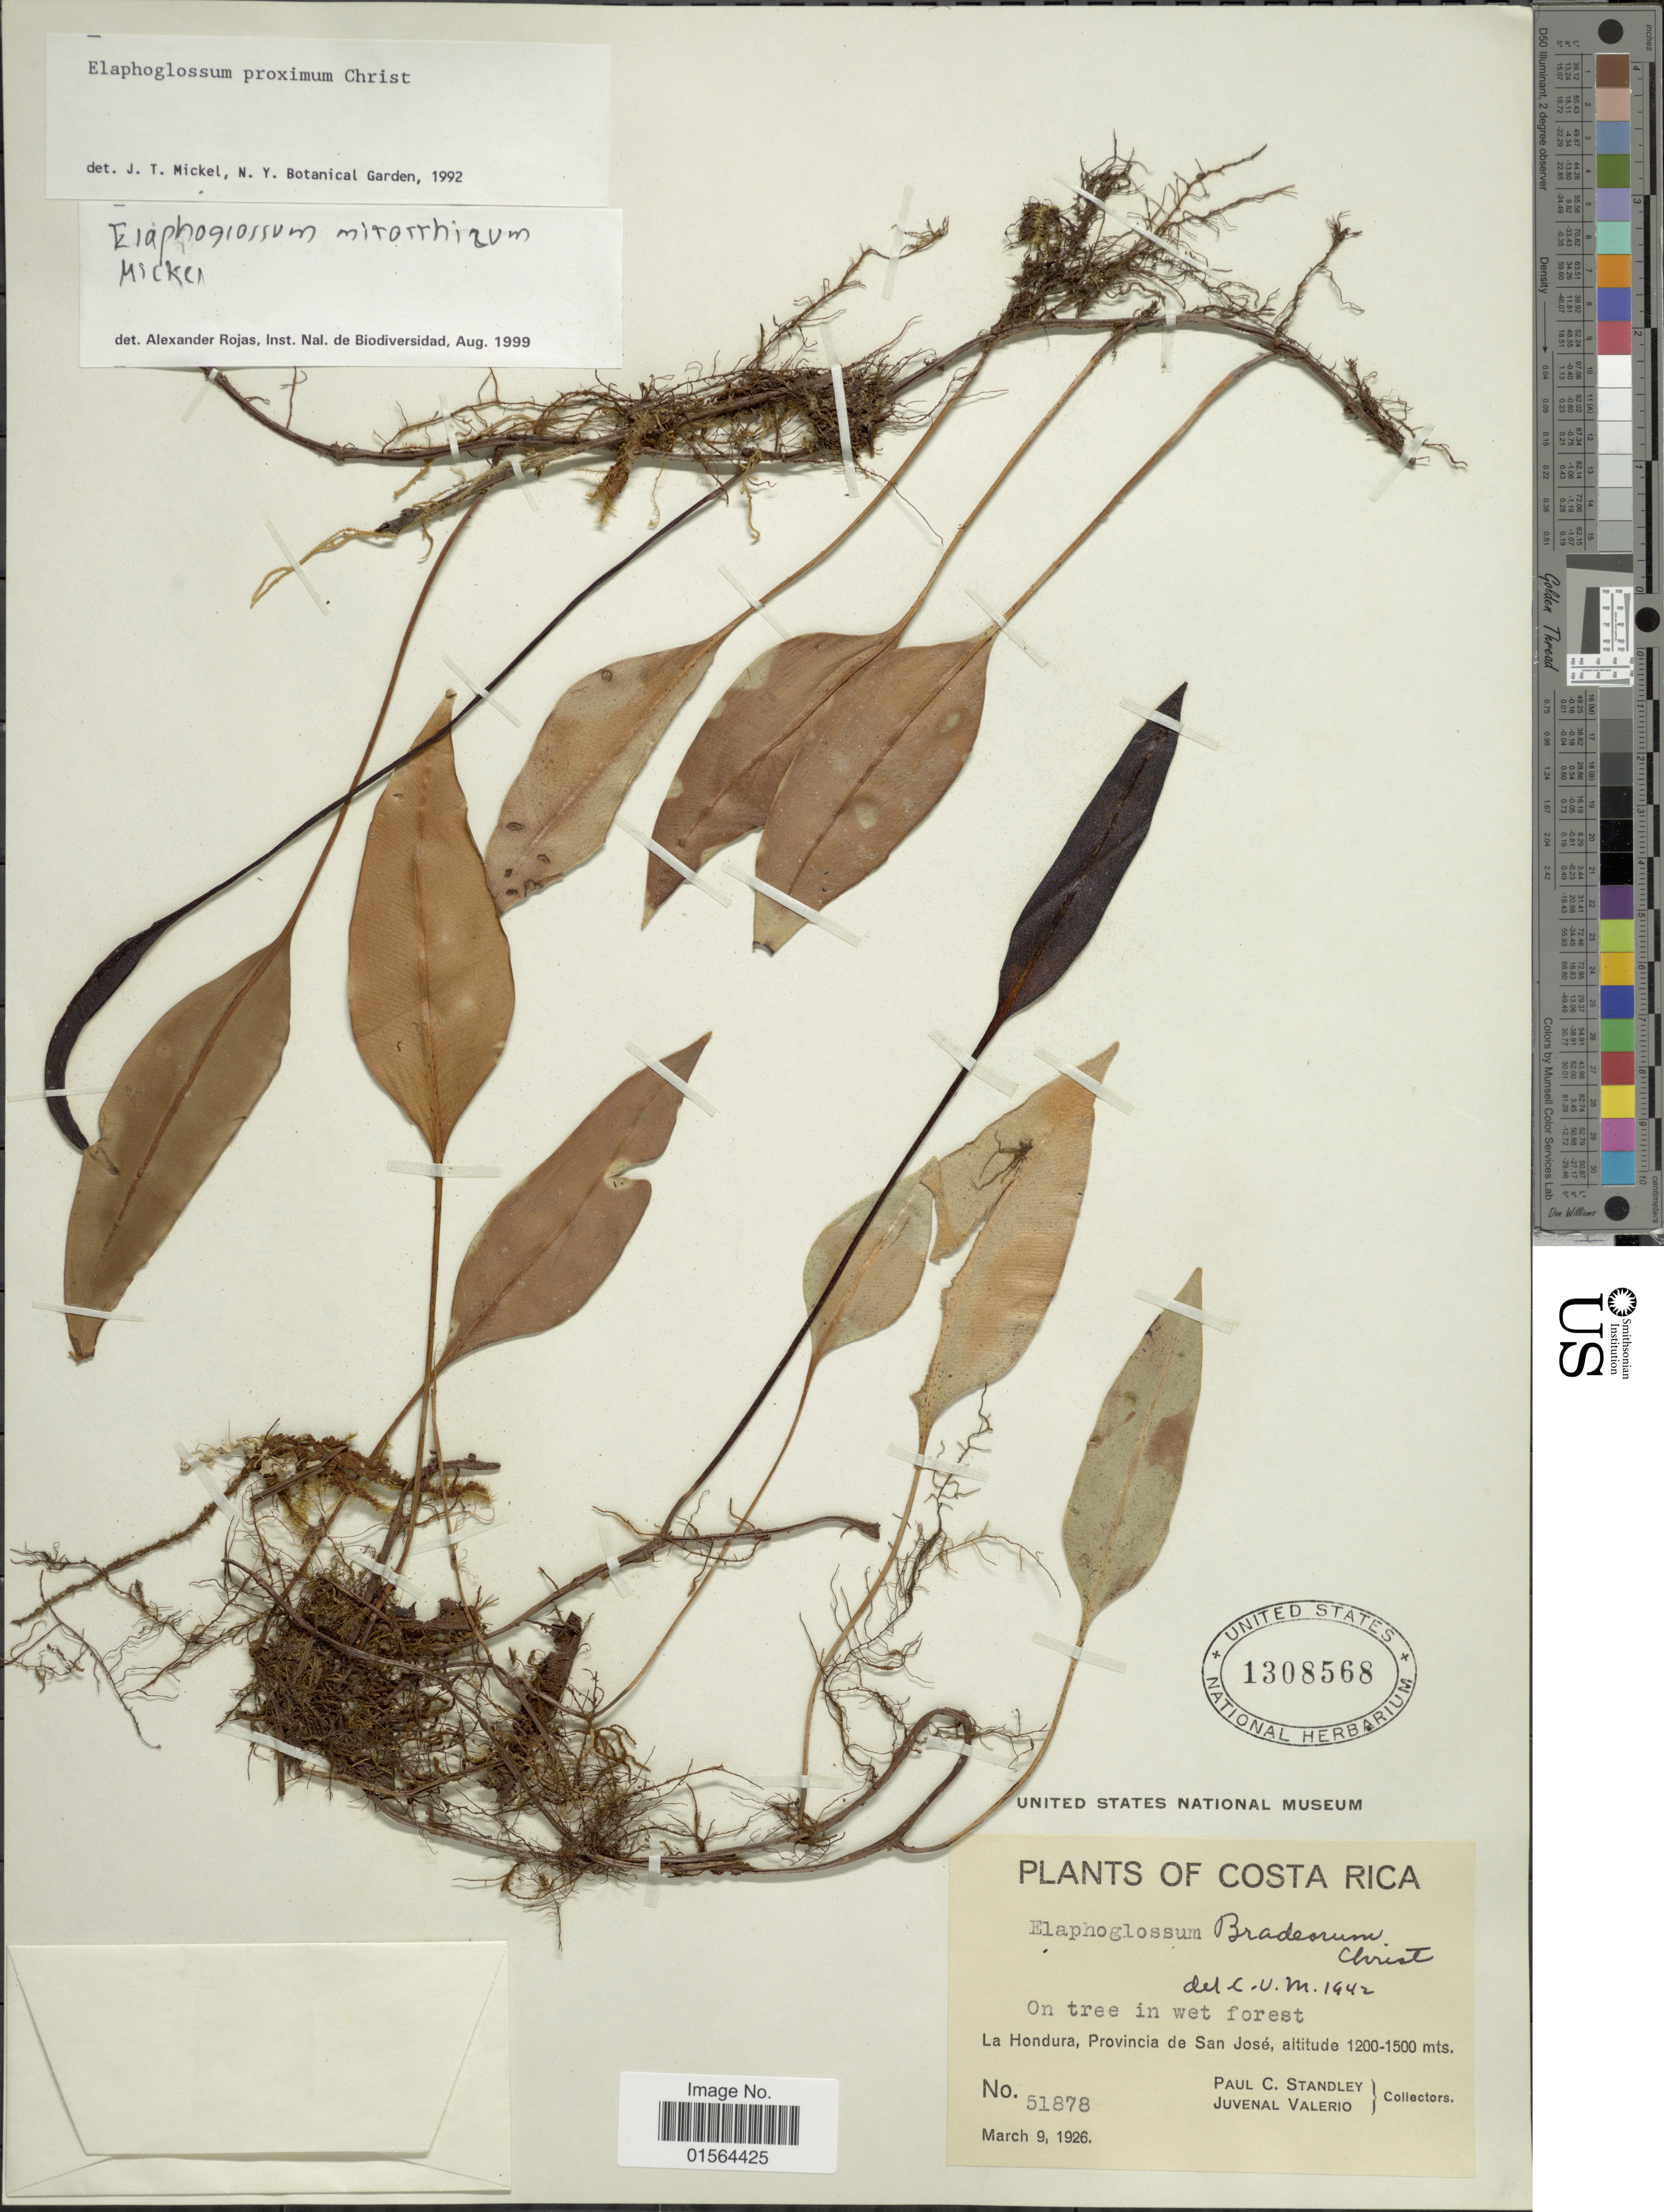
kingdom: Plantae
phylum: Tracheophyta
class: Polypodiopsida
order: Polypodiales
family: Dryopteridaceae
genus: Elaphoglossum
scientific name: Elaphoglossum mitorrhizum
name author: Mickel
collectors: P. C. Standley & J. Valerio R.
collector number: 51878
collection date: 1926-03-09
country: Costa Rica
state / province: San José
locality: La Hondura, Provincia de San Jose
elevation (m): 1200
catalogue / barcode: US 1308568